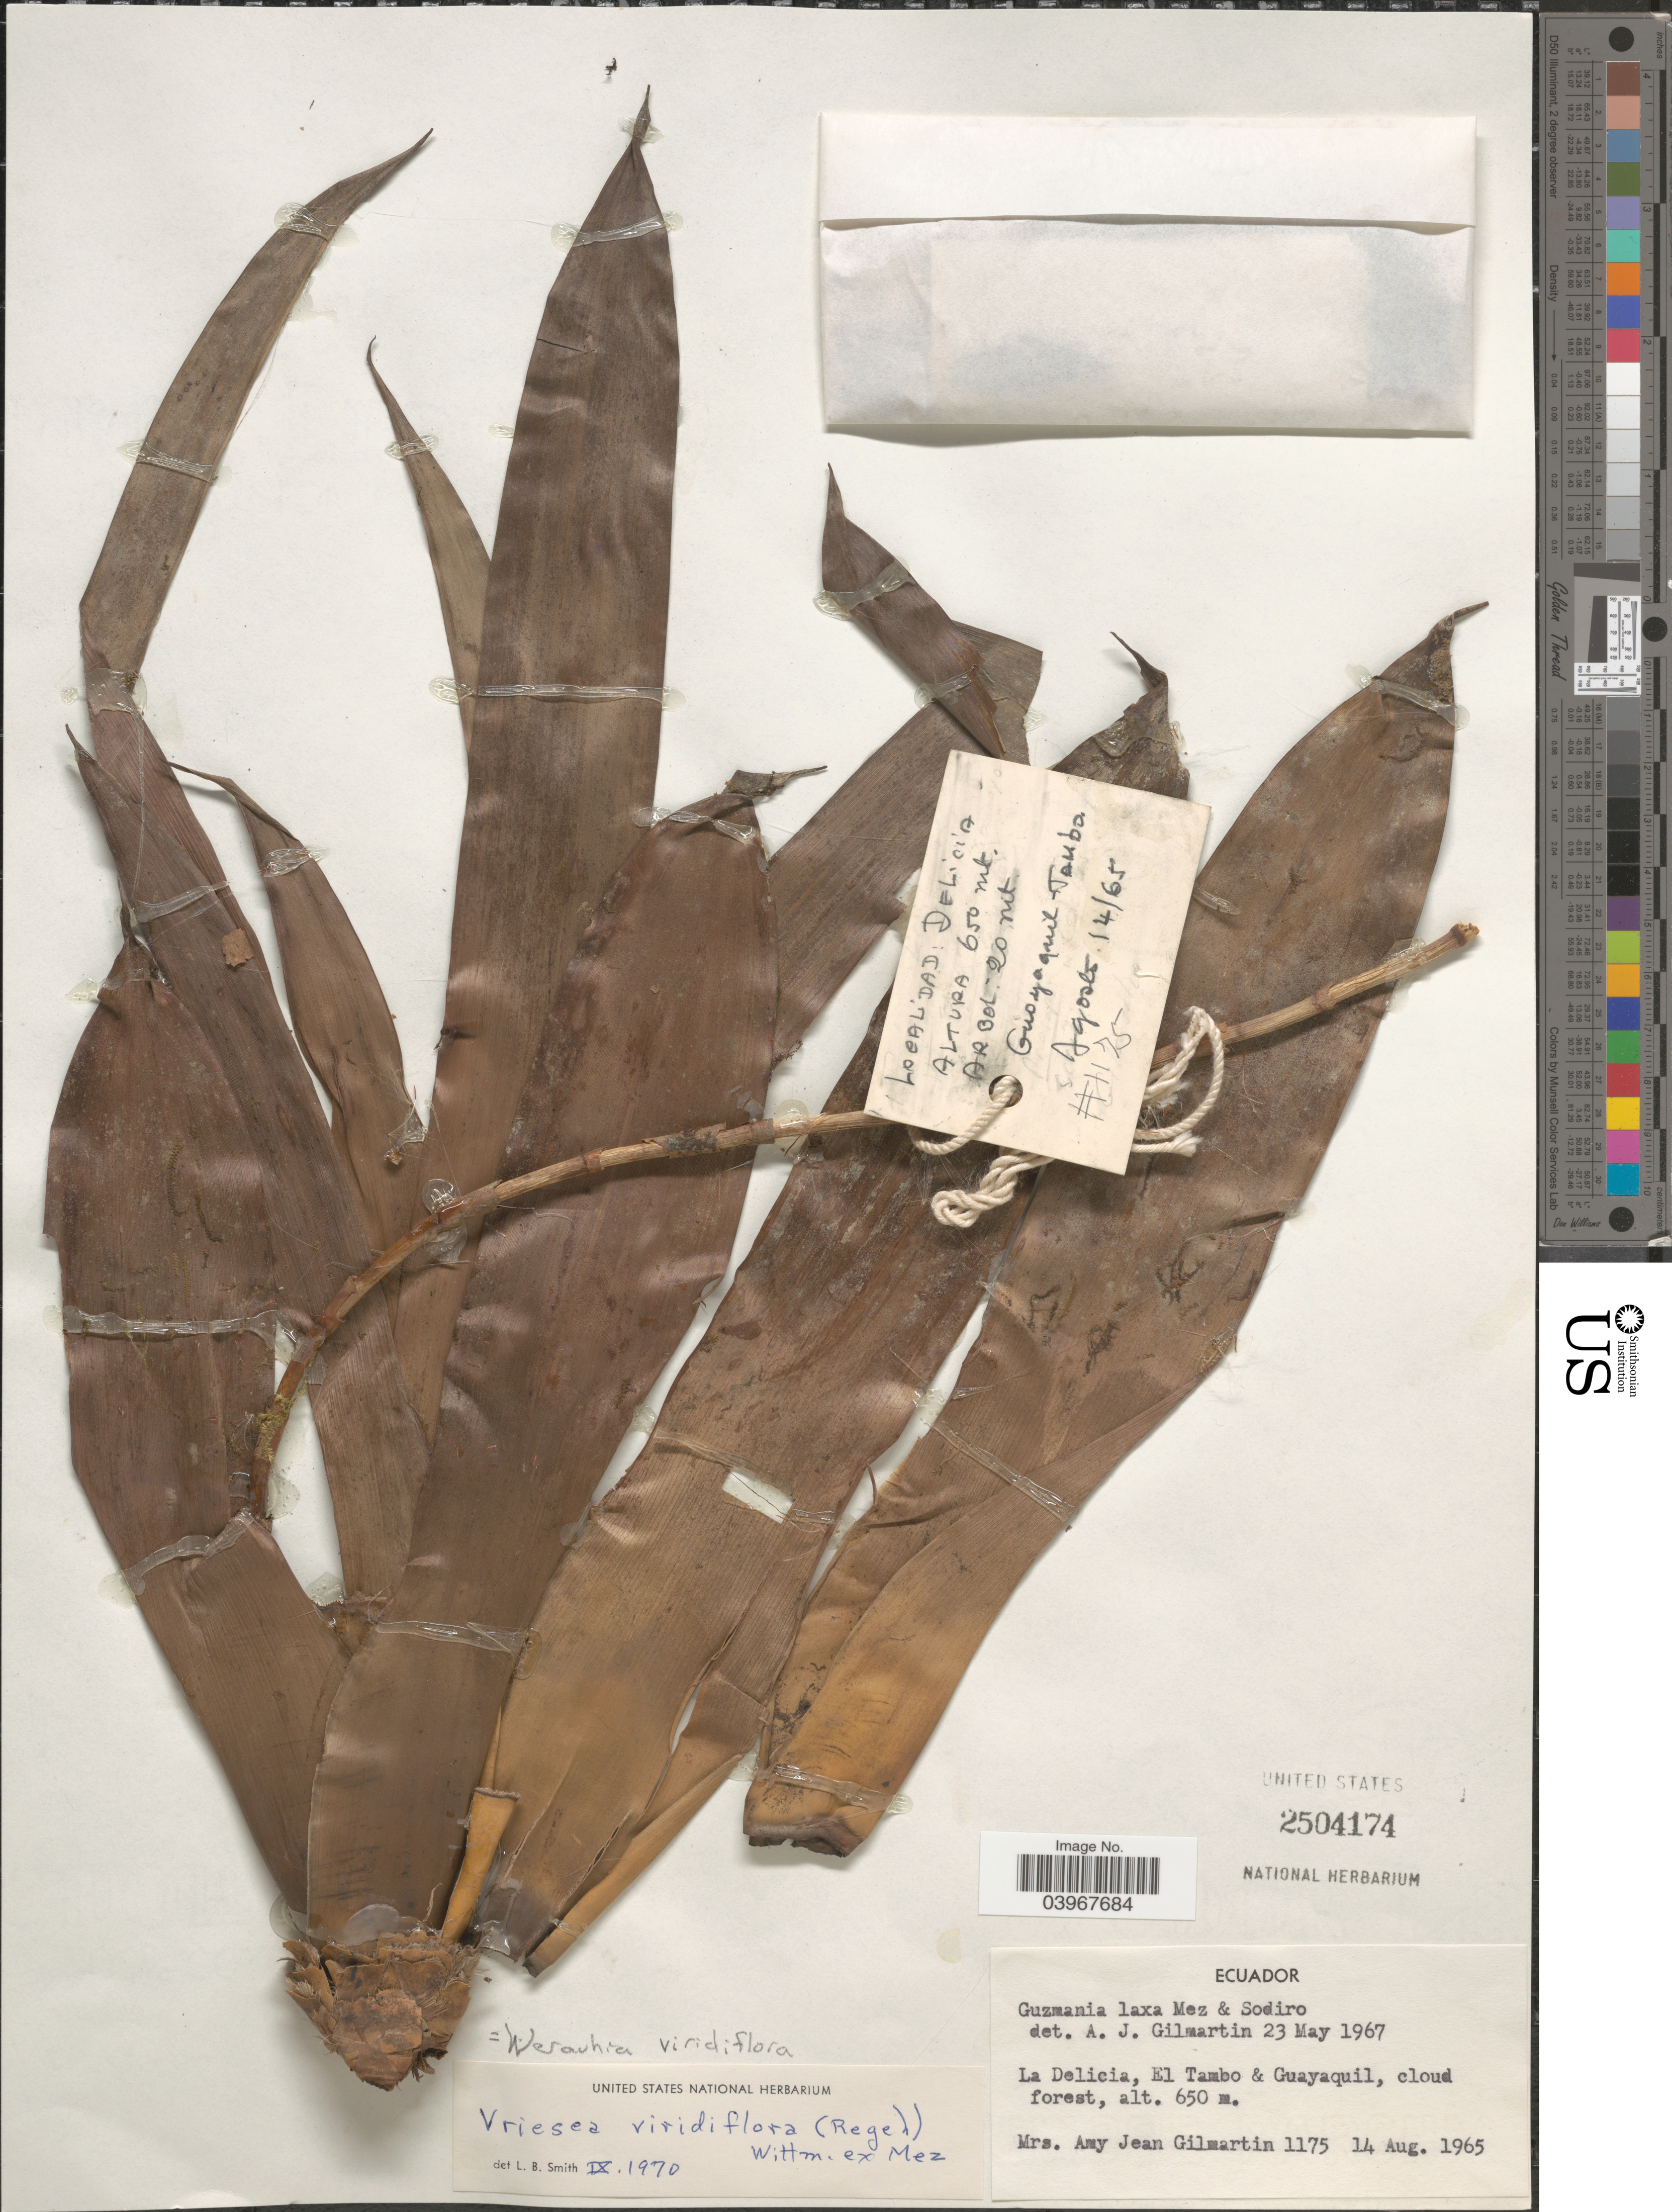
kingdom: Plantae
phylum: Tracheophyta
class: Liliopsida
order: Poales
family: Bromeliaceae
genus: Werauhia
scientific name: Werauhia viridiflora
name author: (Regel) J.R. Grant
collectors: A. J. Gilmartin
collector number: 1175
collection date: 1965-08-14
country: Ecuador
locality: La Delicia, El Tambo & Guayaquil, cloud forest.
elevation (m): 650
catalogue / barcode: US 2504174